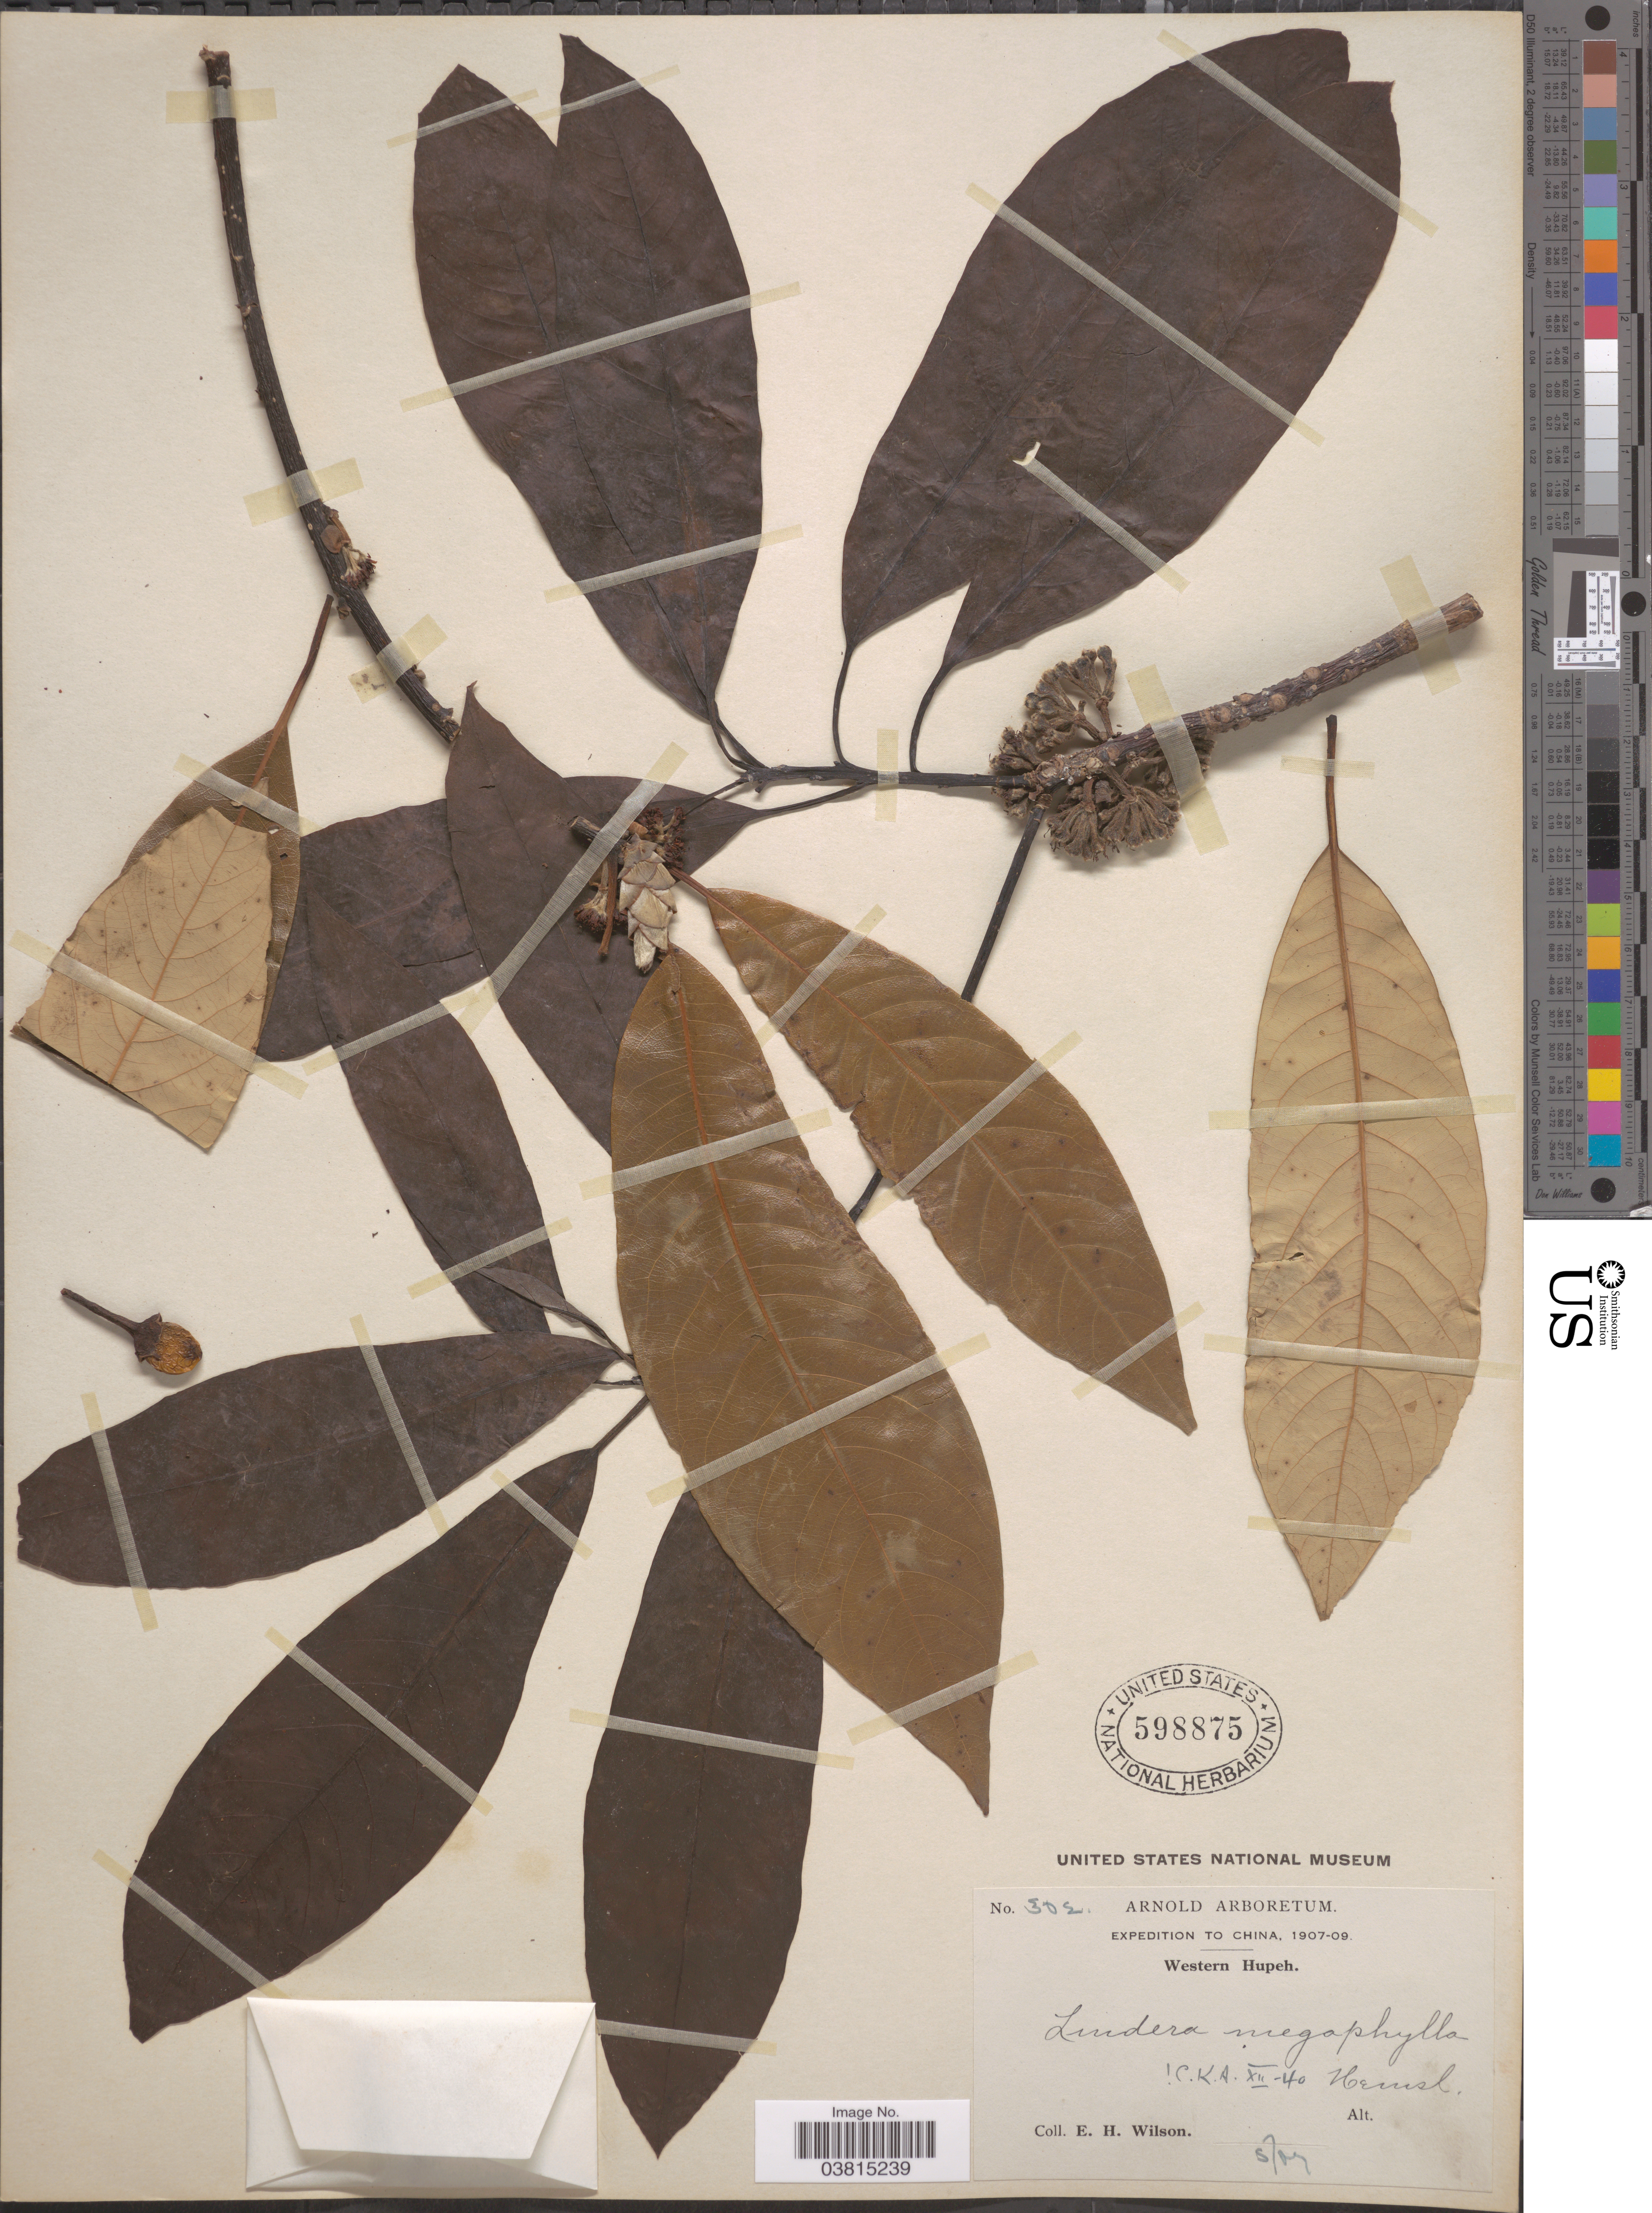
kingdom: Plantae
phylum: Tracheophyta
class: Magnoliopsida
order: Laurales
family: Lauraceae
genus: Lindera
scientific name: Lindera megaphylla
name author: Hemsl.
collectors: E. Wilson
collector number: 302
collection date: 1907-05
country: China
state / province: Hubei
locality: Western Hupeh.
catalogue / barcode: US 598875